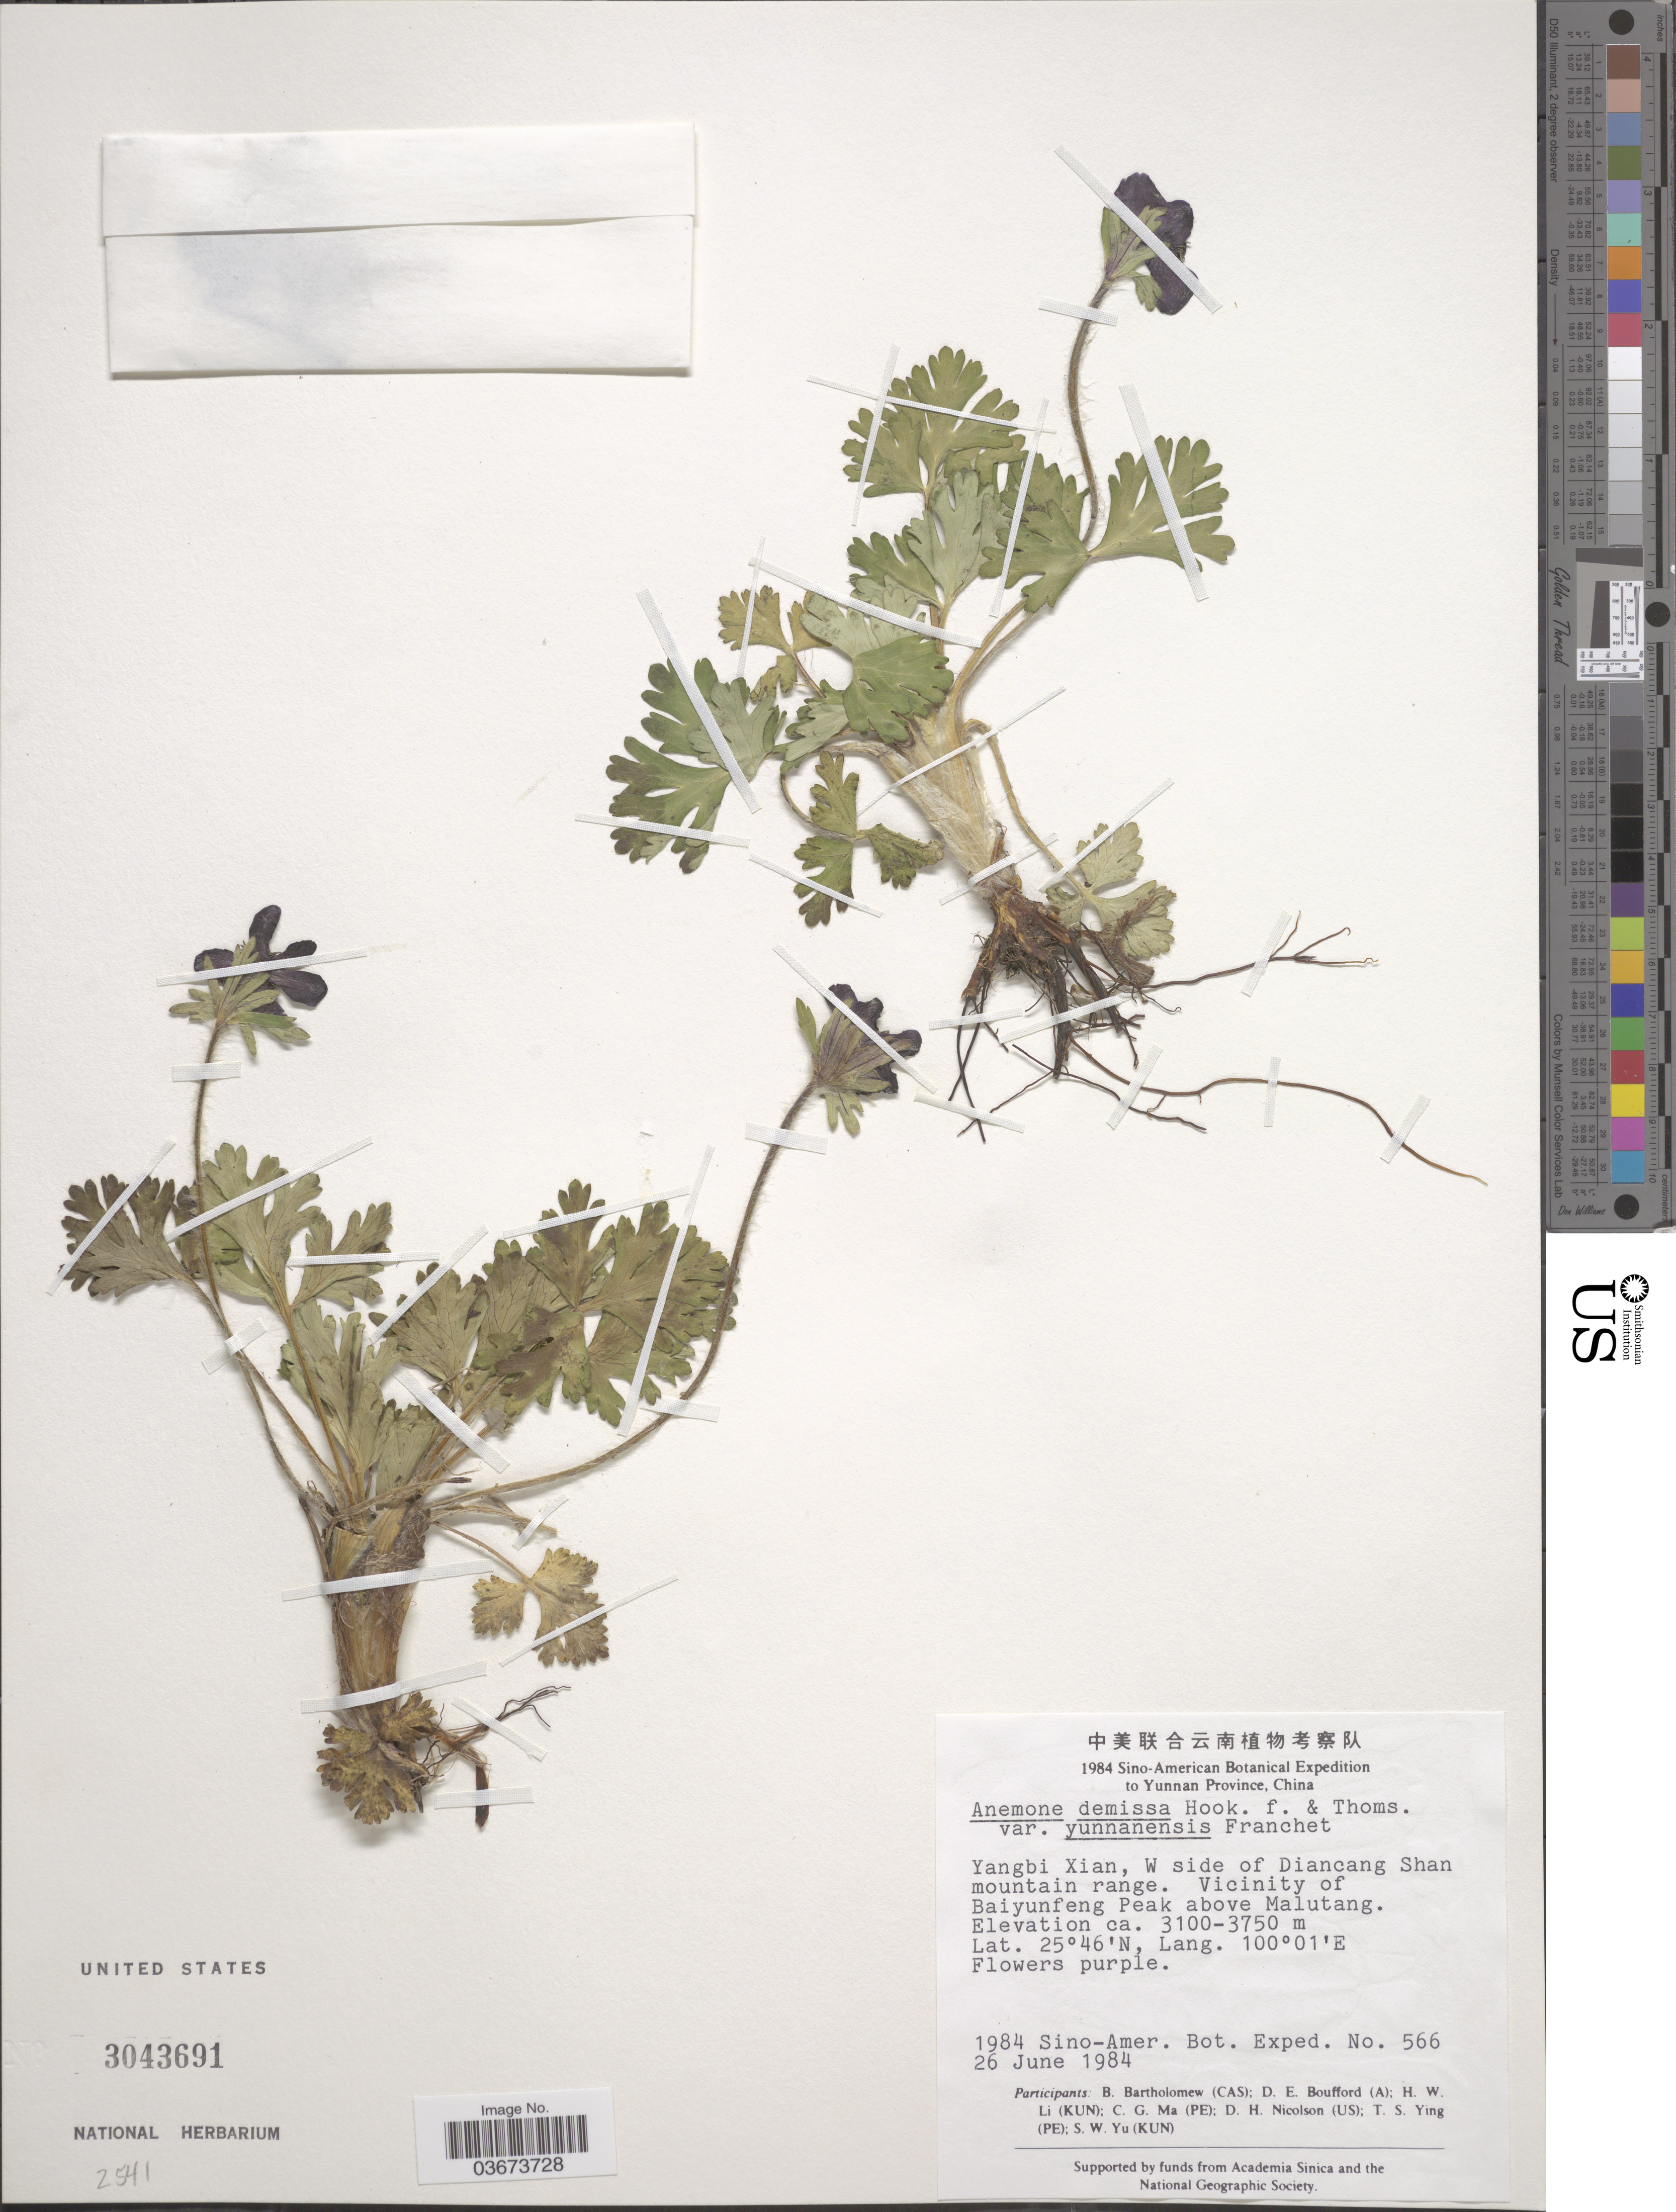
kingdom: Plantae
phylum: Tracheophyta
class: Magnoliopsida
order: Ranunculales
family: Ranunculaceae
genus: Anemone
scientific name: Anemone demissa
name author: (Thomson) Hook.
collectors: Sino-Amer. Bot. Exped. 1984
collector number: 566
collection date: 1984-06-26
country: China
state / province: Yunnan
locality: Yangbi Xian, W side of Diancang Shan mountain range. Vicinity of Baiyunfeng Peak above Malutang.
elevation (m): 3100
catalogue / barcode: US 3043691